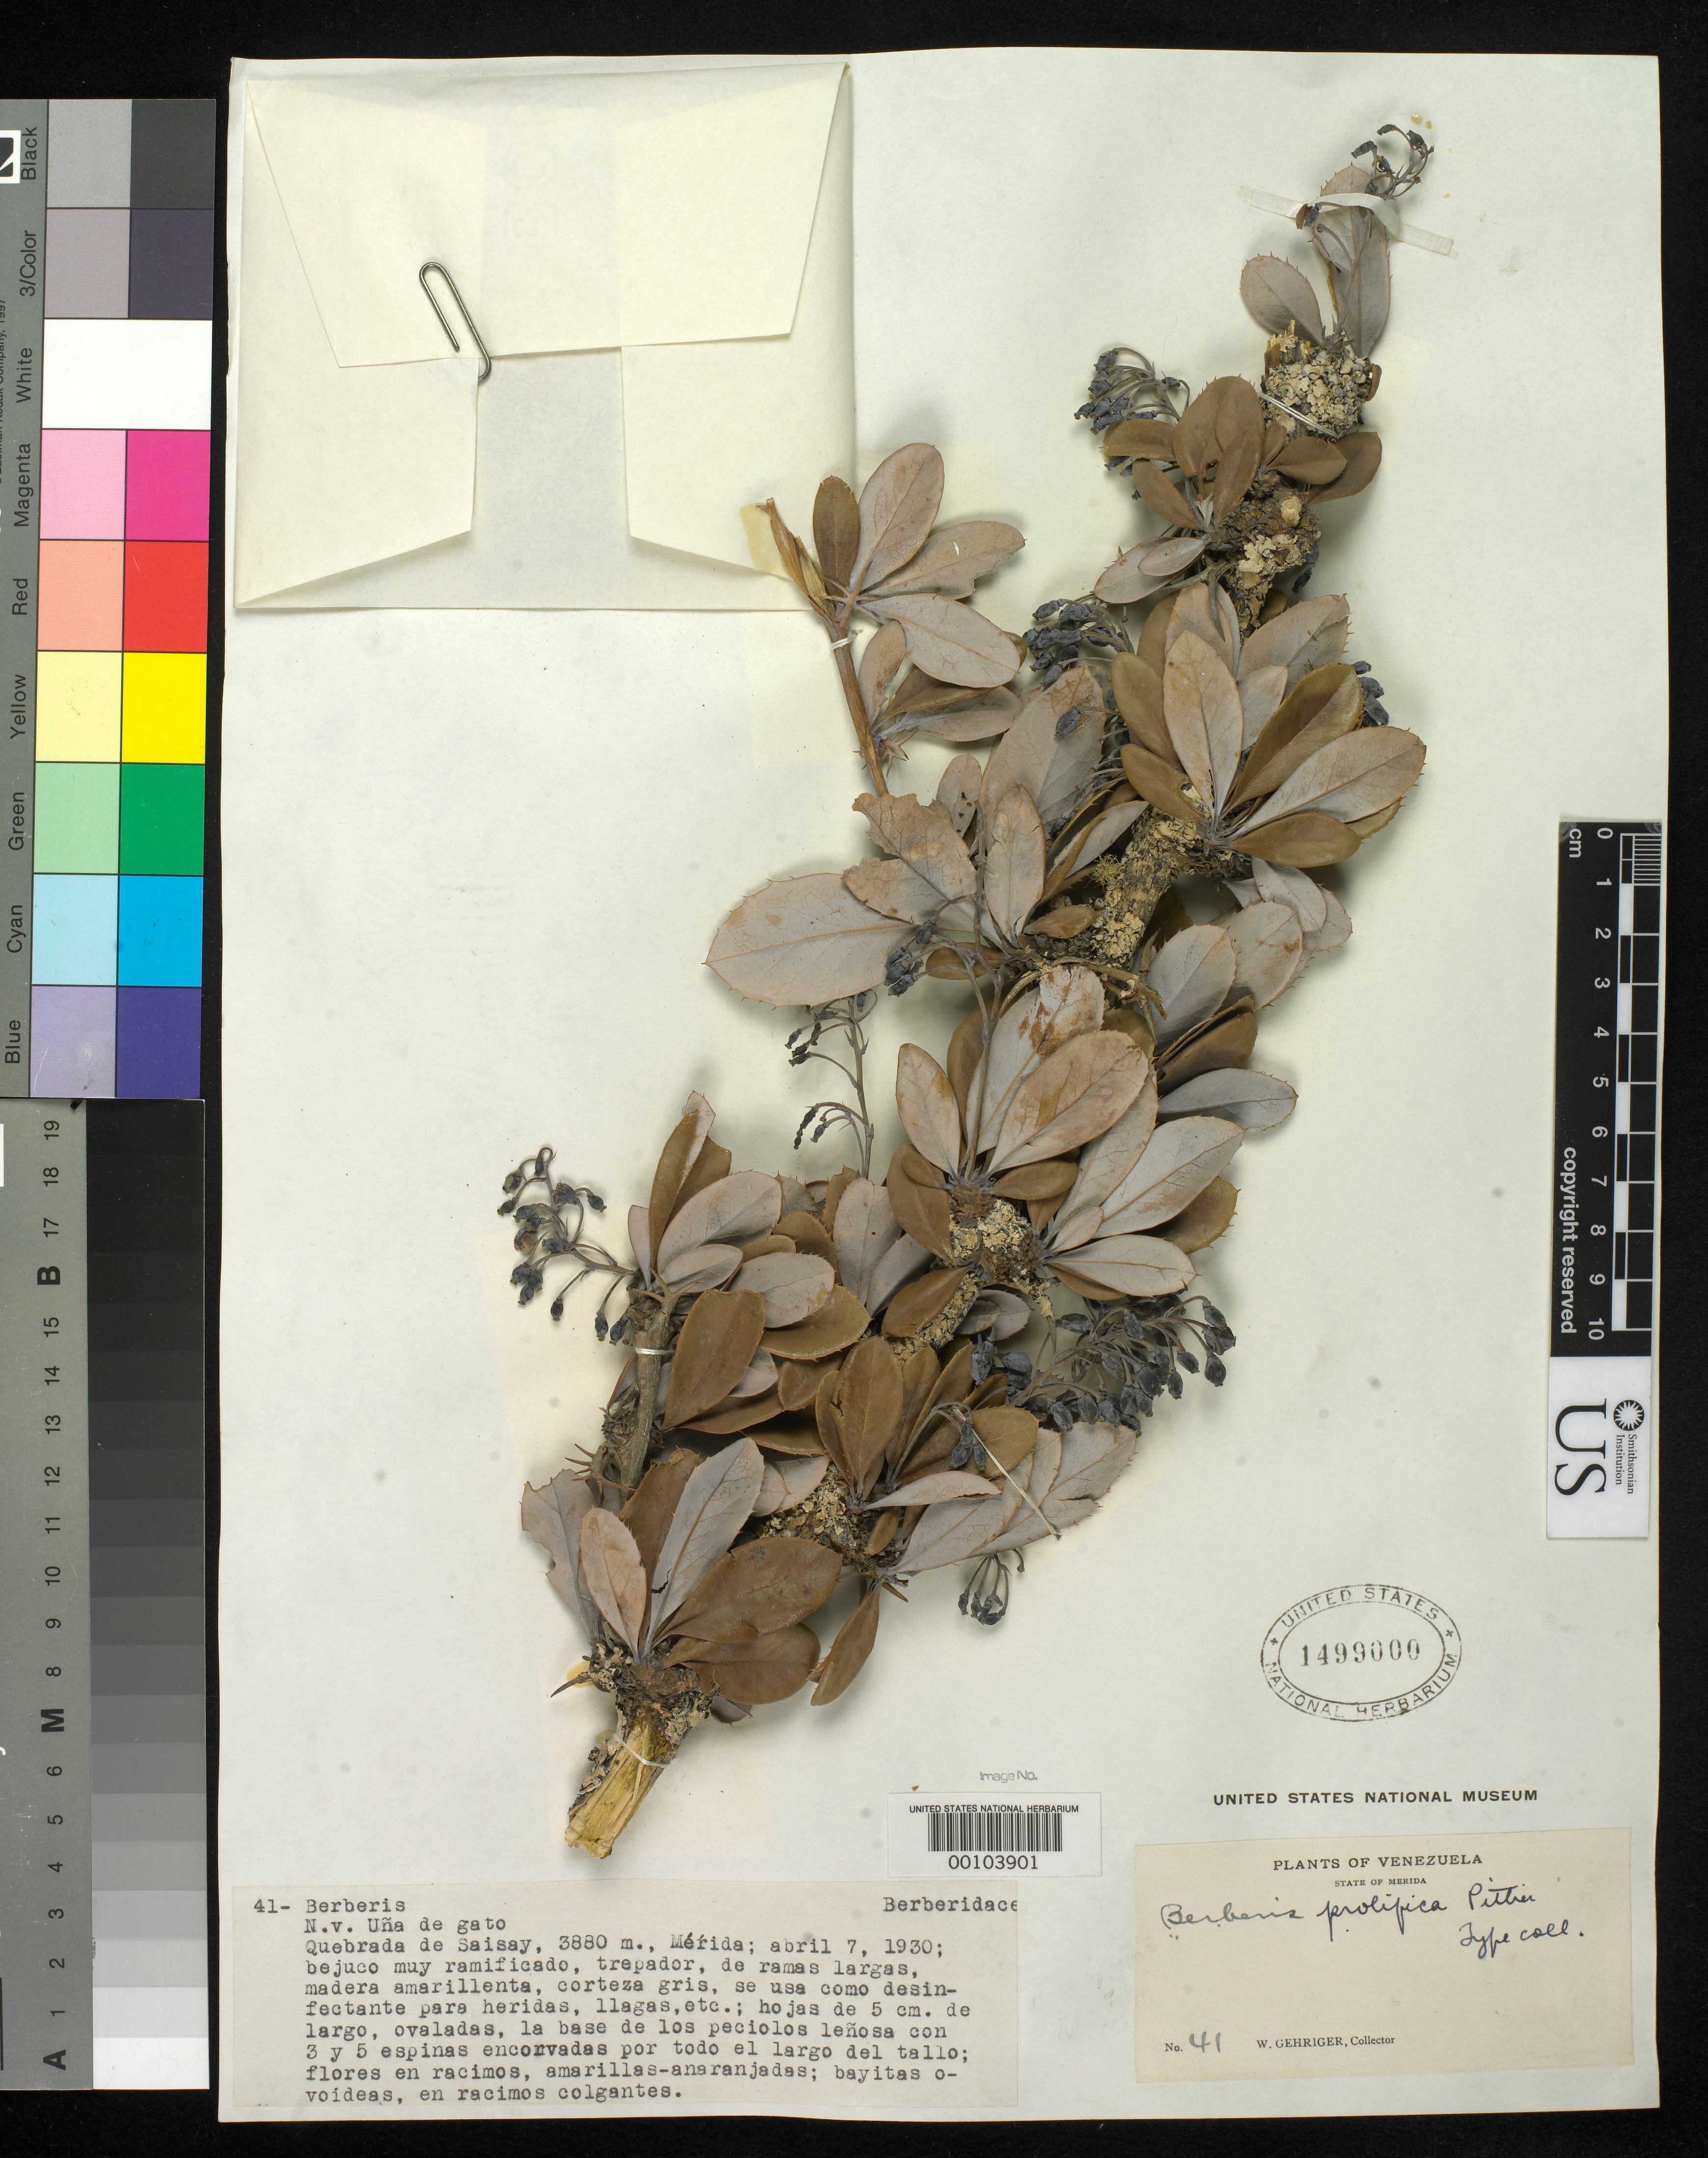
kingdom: Plantae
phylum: Tracheophyta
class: Magnoliopsida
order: Ranunculales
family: Berberidaceae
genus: Berberis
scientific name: Berberis prolifica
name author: Pittier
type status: Isotype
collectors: W. Gehriger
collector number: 41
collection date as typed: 07 Apr 1930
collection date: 1930-04-07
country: Venezuela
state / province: Mérida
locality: Quebrada de Salsay.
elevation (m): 3880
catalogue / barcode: US 1499000